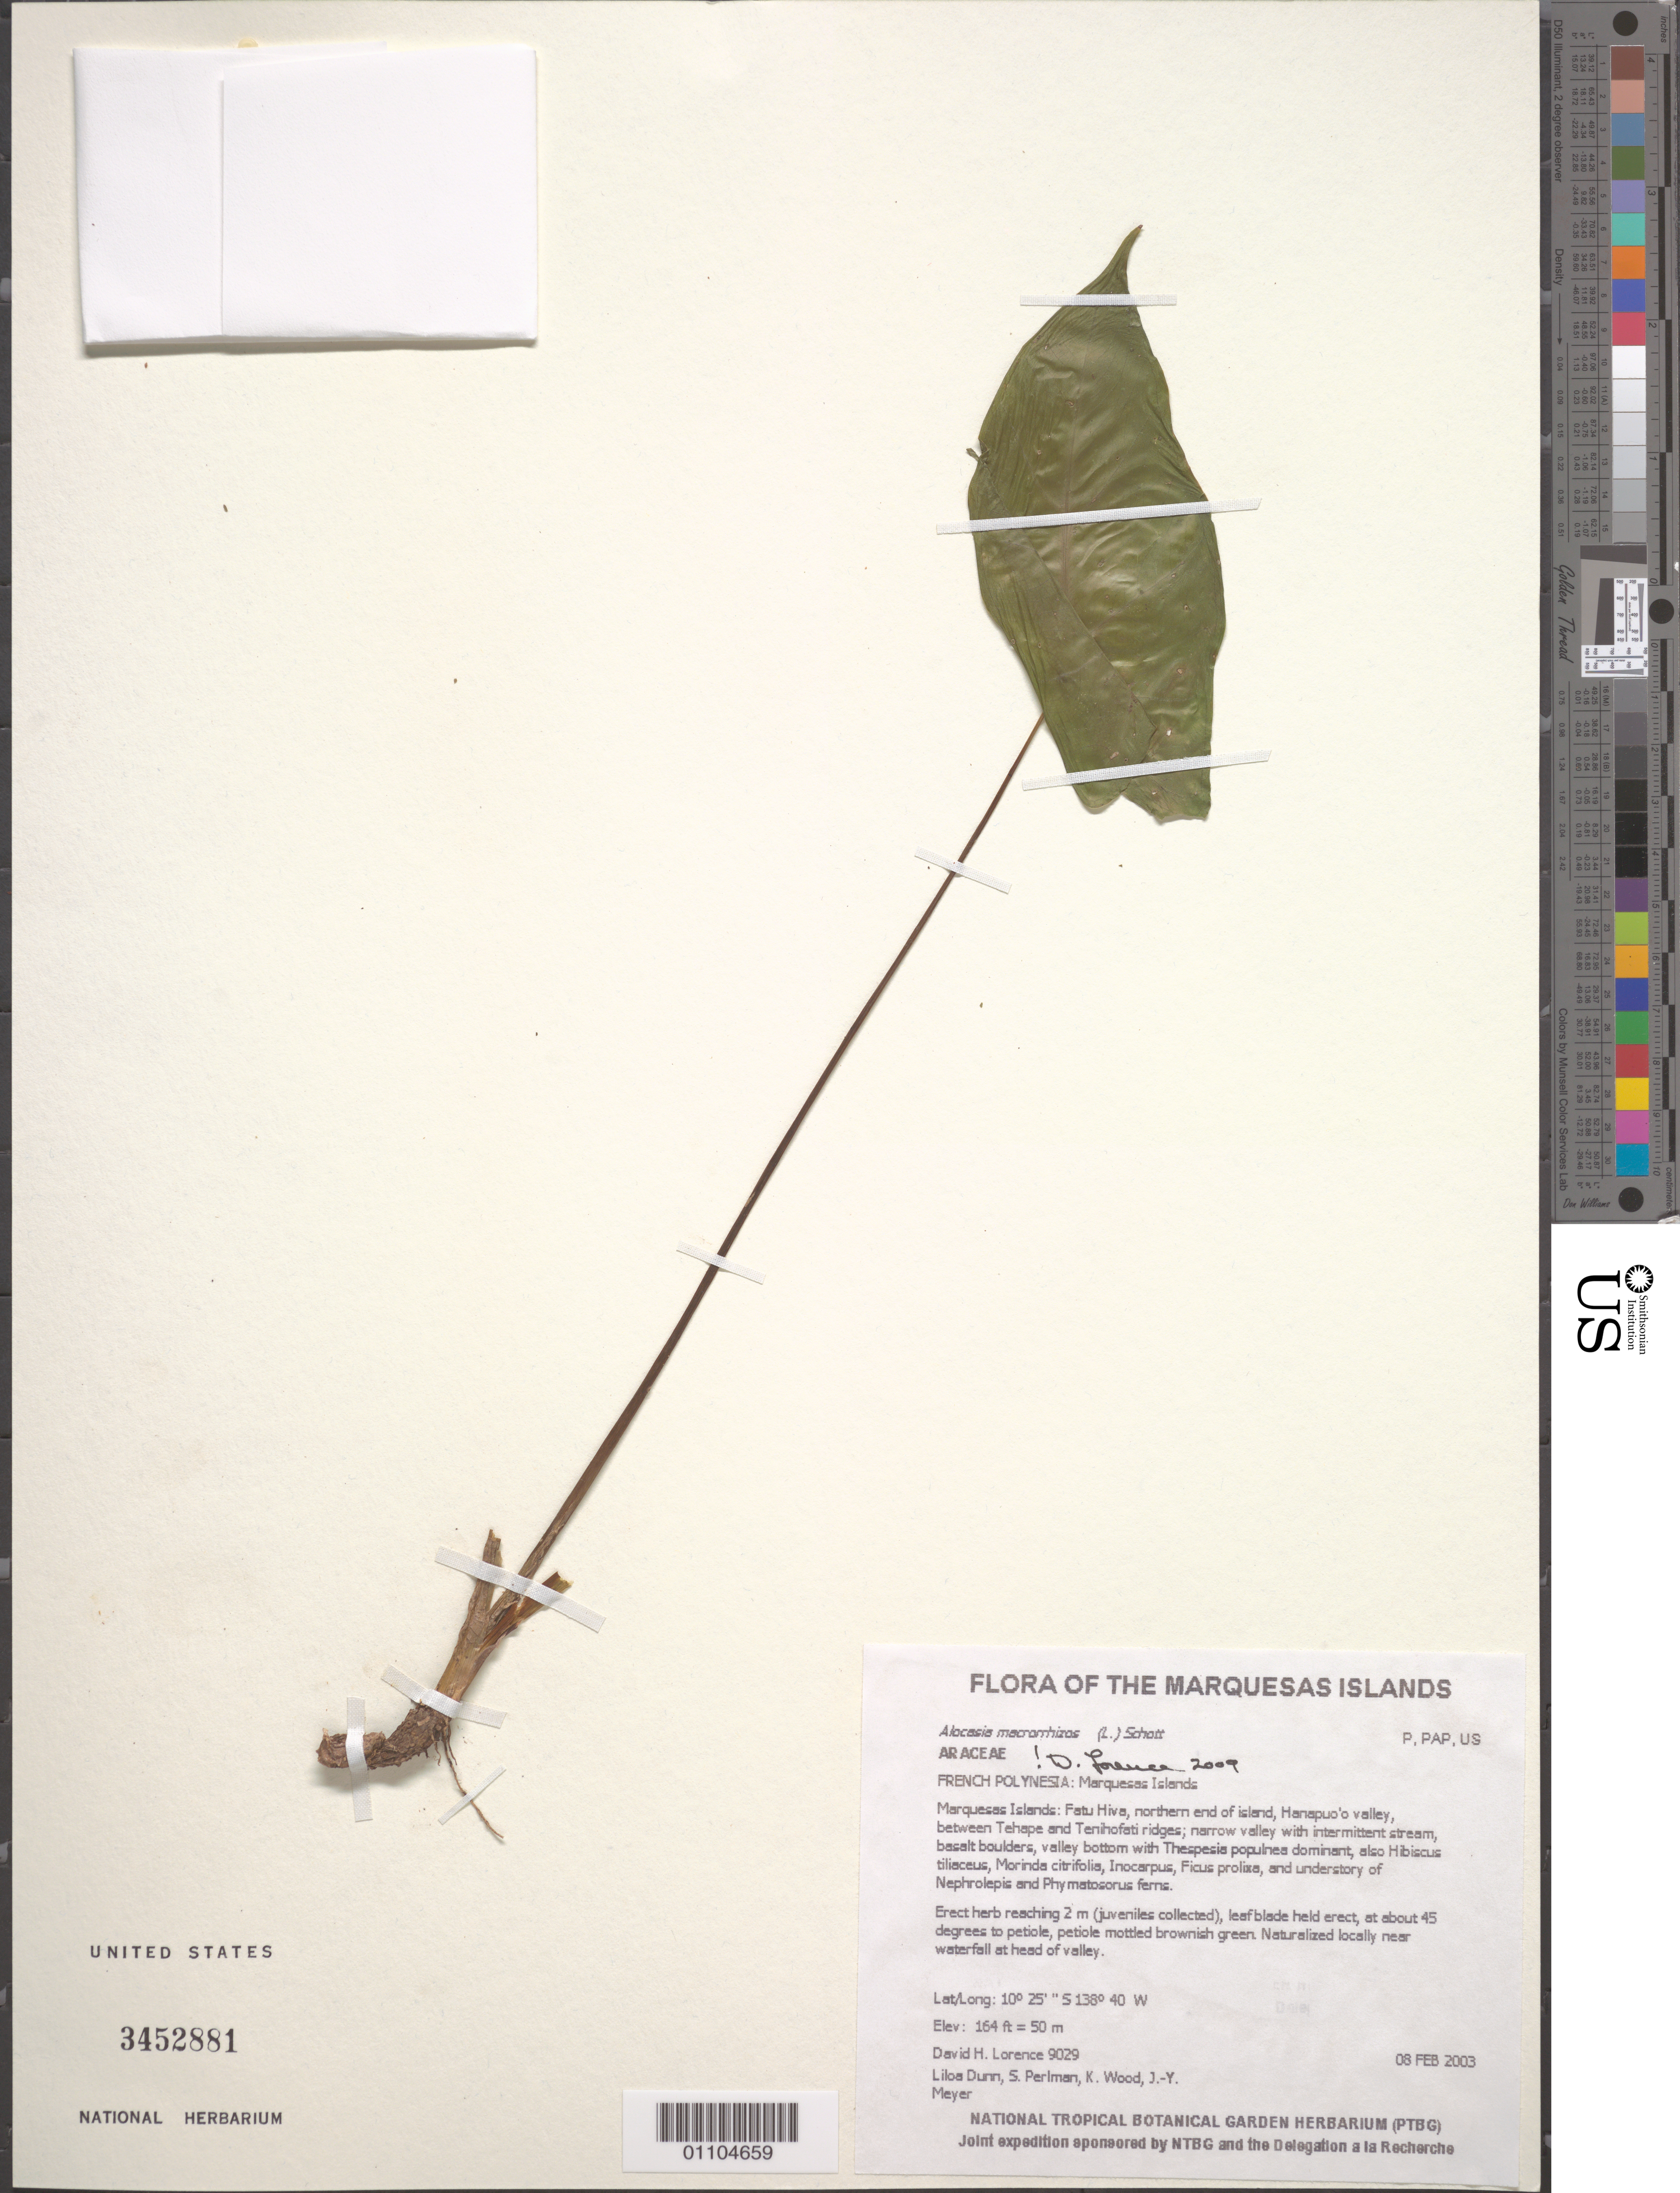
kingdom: Plantae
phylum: Tracheophyta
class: Liliopsida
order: Alismatales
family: Araceae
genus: Alocasia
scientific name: Alocasia macrorrhizos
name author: (L.) G. Don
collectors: D. Lorence, L. Dunn, S. P. Perlman, K. R. Wood & J.-Y. Meyer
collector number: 9029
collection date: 2003-02-08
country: French Polynesia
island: Fatu Hiva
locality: Northern end of island, Hanapuo'o valley, between Tehape and Tenihofati ridges; narrow valley with intermittent stream, basalt boulders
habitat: Naturalized locally near waterfall at head of valley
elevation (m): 50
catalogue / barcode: US 3452881